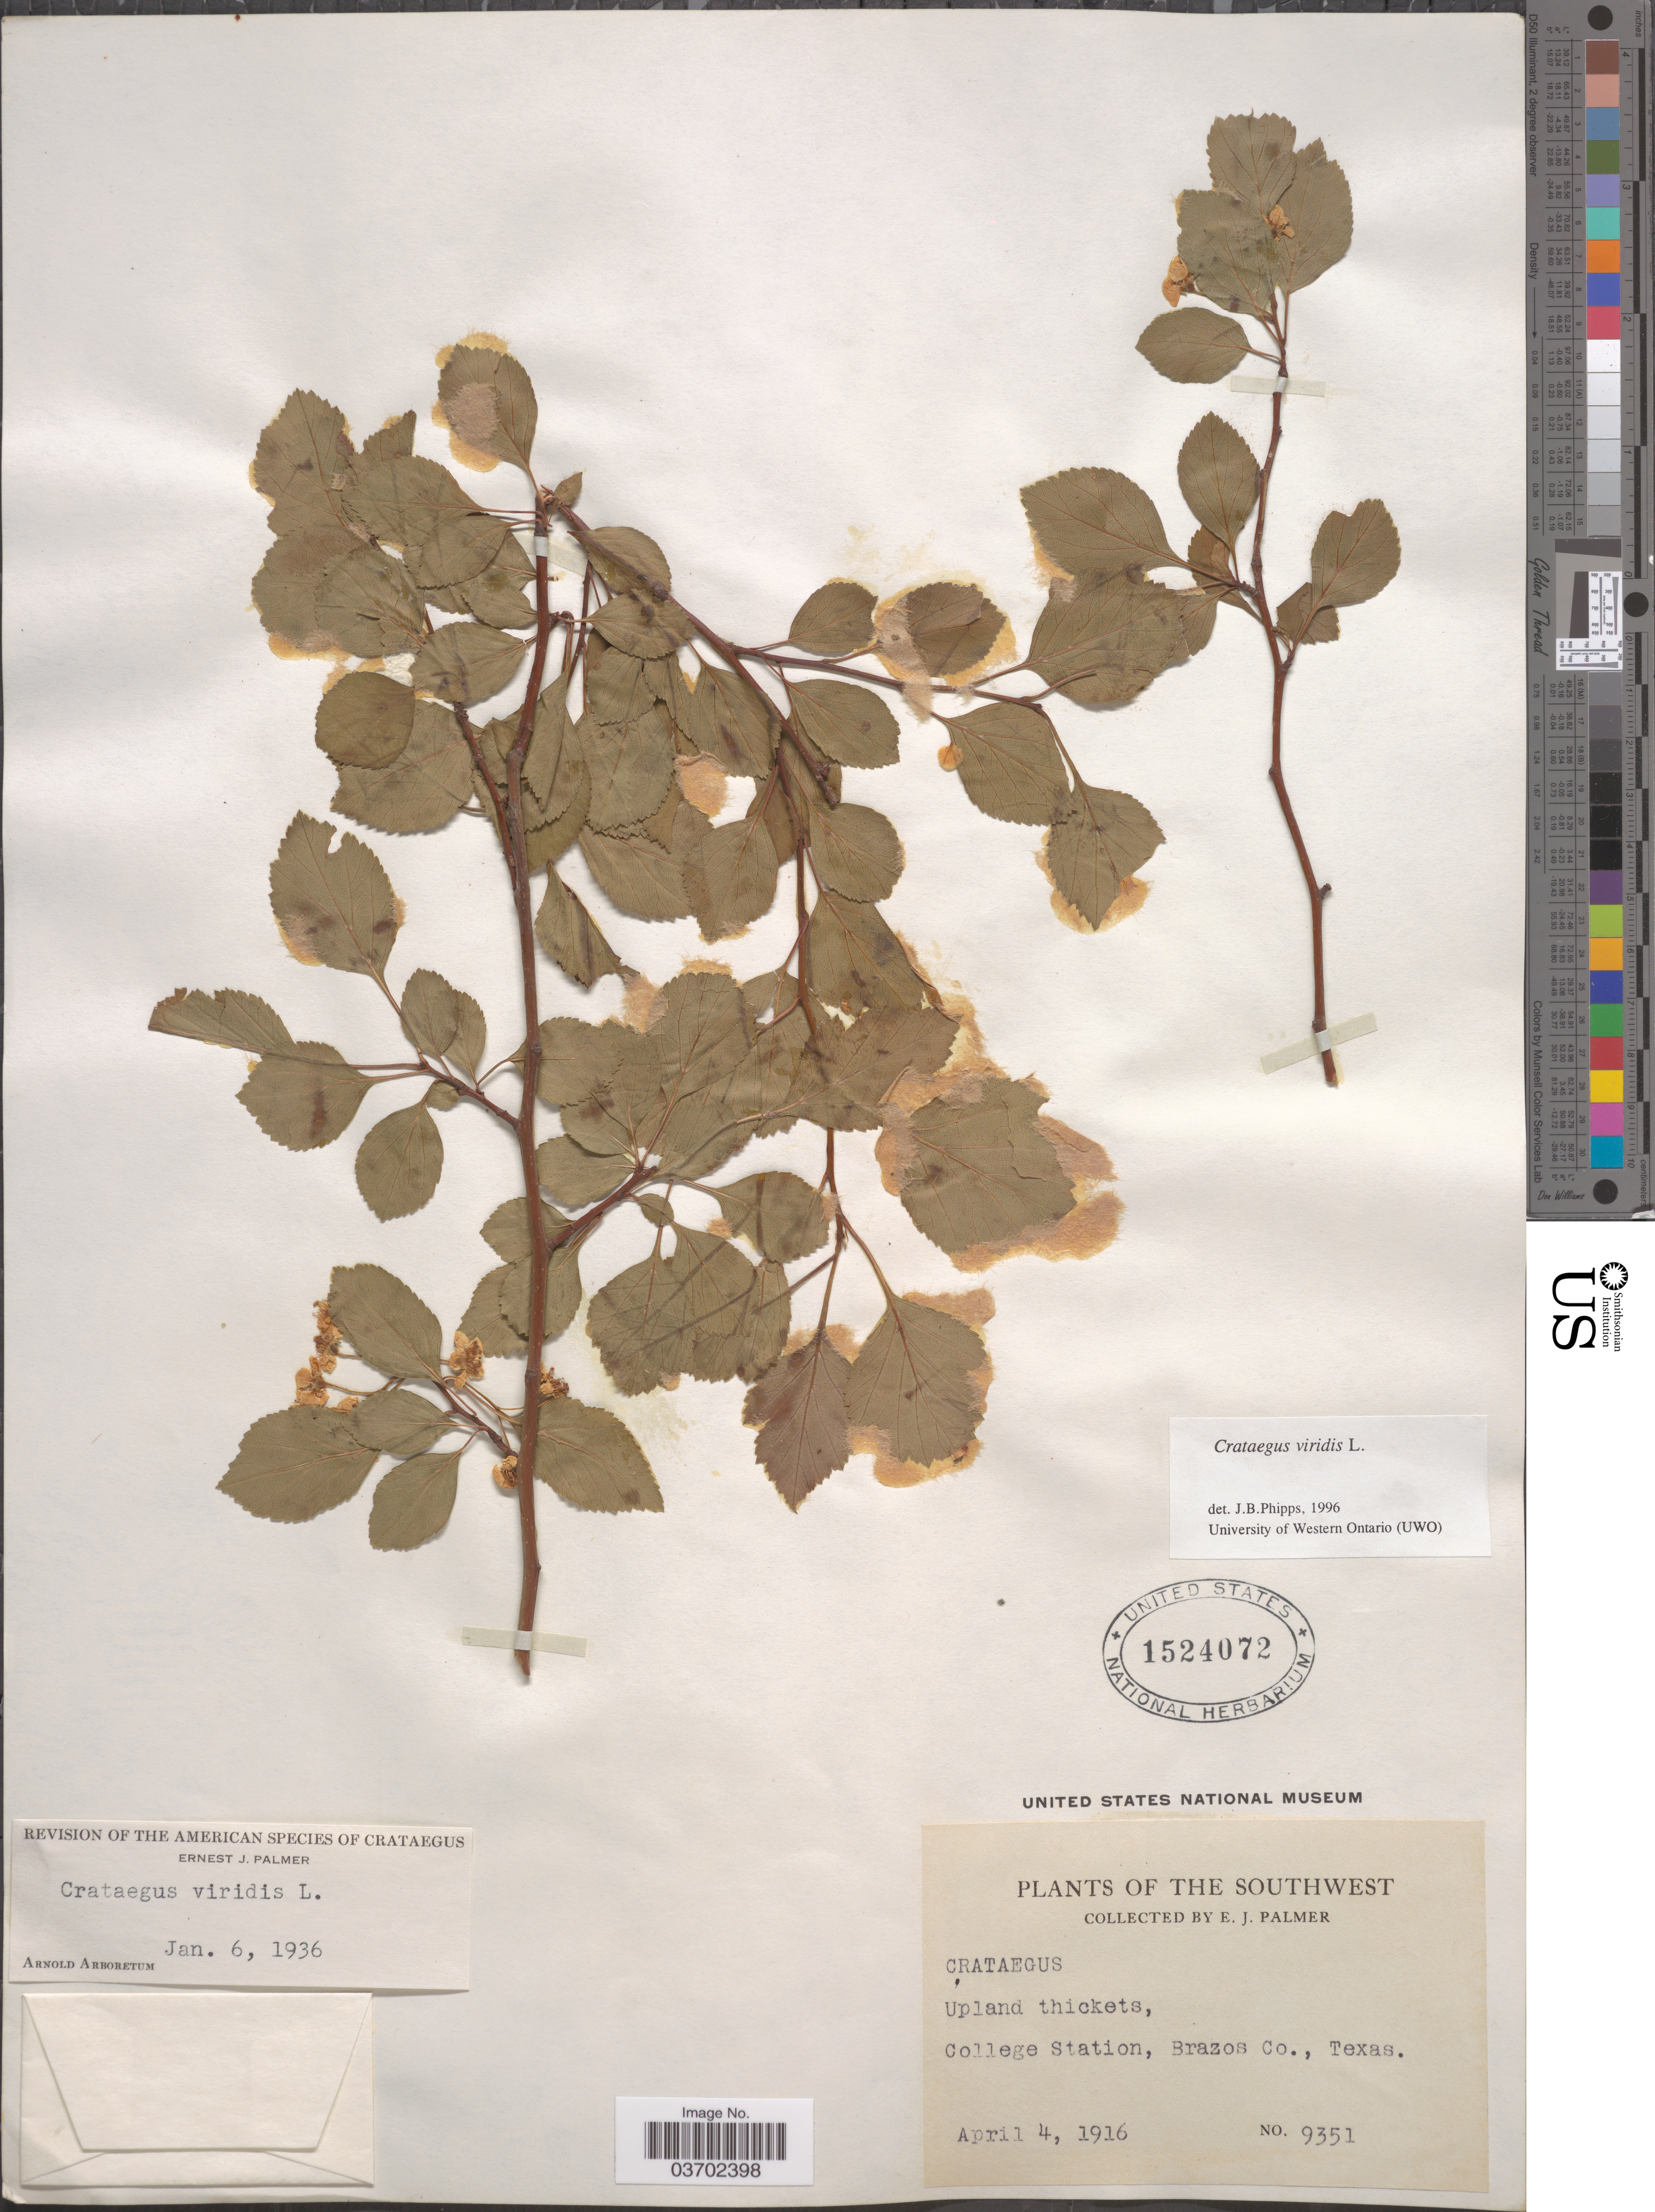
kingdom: Plantae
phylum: Tracheophyta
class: Magnoliopsida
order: Rosales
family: Rosaceae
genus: Crataegus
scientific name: Crataegus viridis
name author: L.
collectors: E. J. Palmer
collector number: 9351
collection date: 1916-04-04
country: United States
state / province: Texas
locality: The Southwest. College Station, Brazos Co.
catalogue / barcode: US 1524072